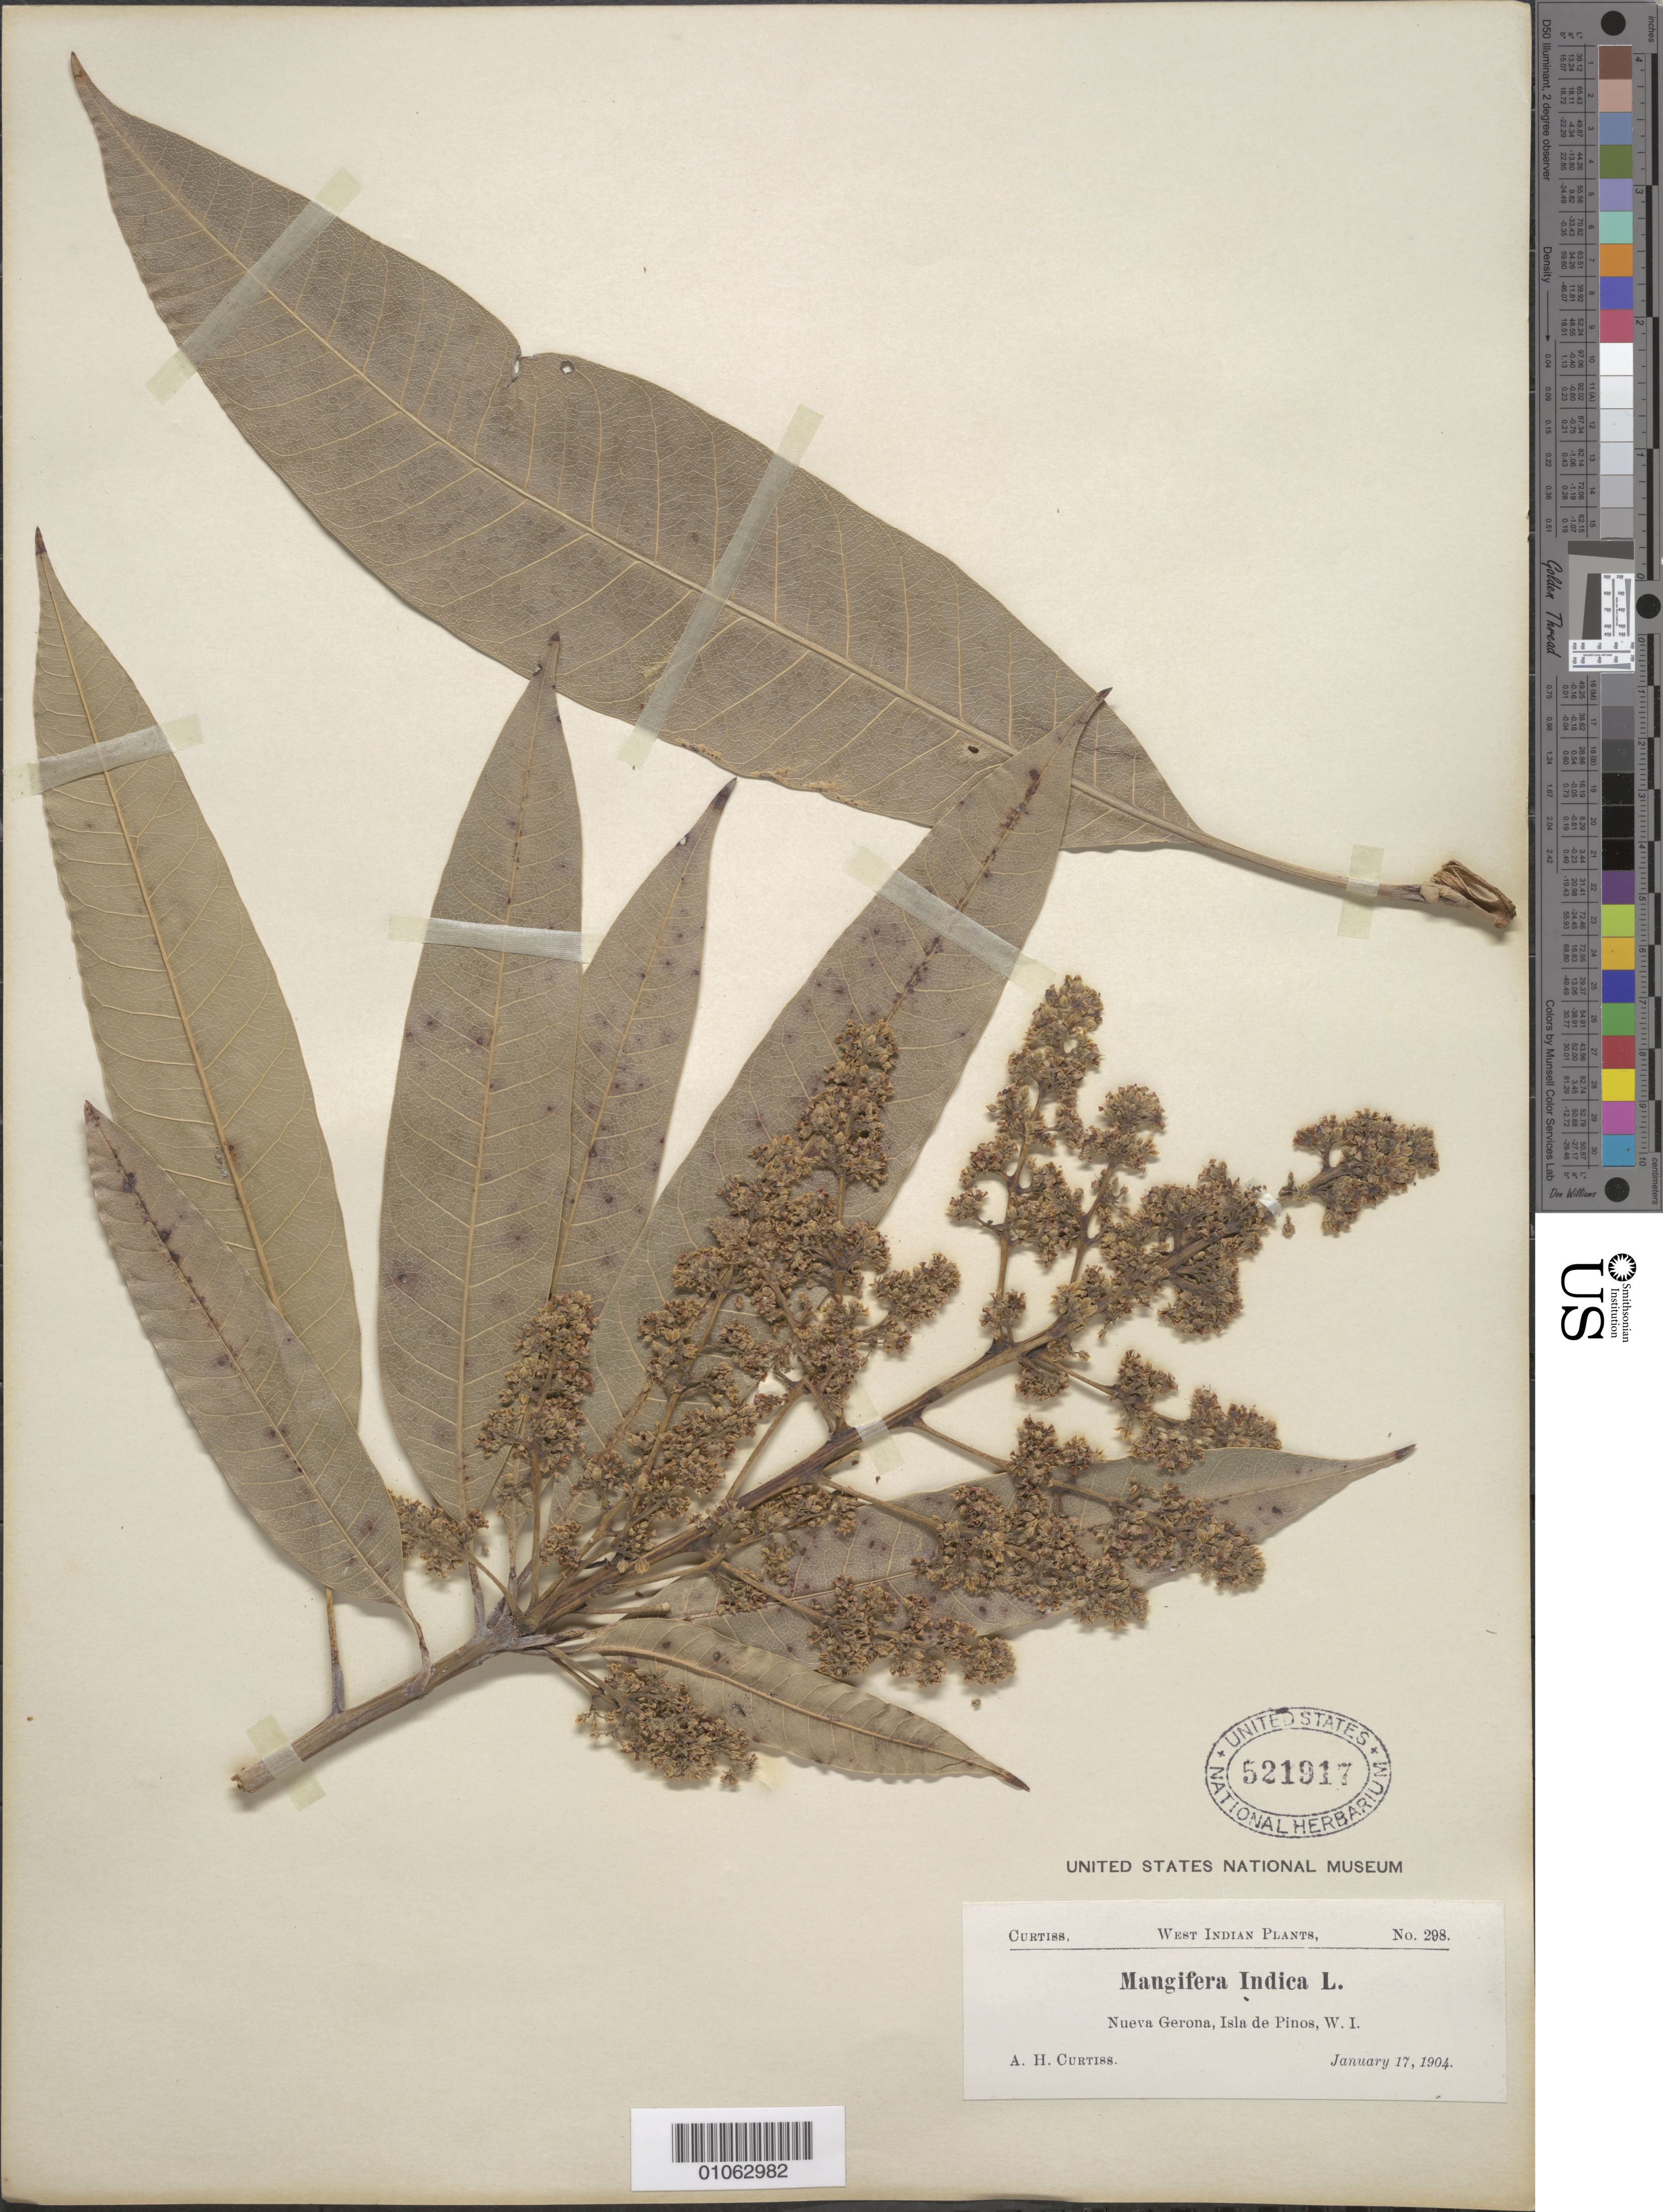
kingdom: Plantae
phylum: Tracheophyta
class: Magnoliopsida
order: Sapindales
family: Anacardiaceae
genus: Mangifera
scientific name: Mangifera indica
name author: L.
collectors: A. H. Curtiss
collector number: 298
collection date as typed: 17 Jan 1904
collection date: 1904-01-17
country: Cuba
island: Isla de la Juventud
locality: Nueva Gerona, Isla de Pinos W L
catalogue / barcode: US 521917